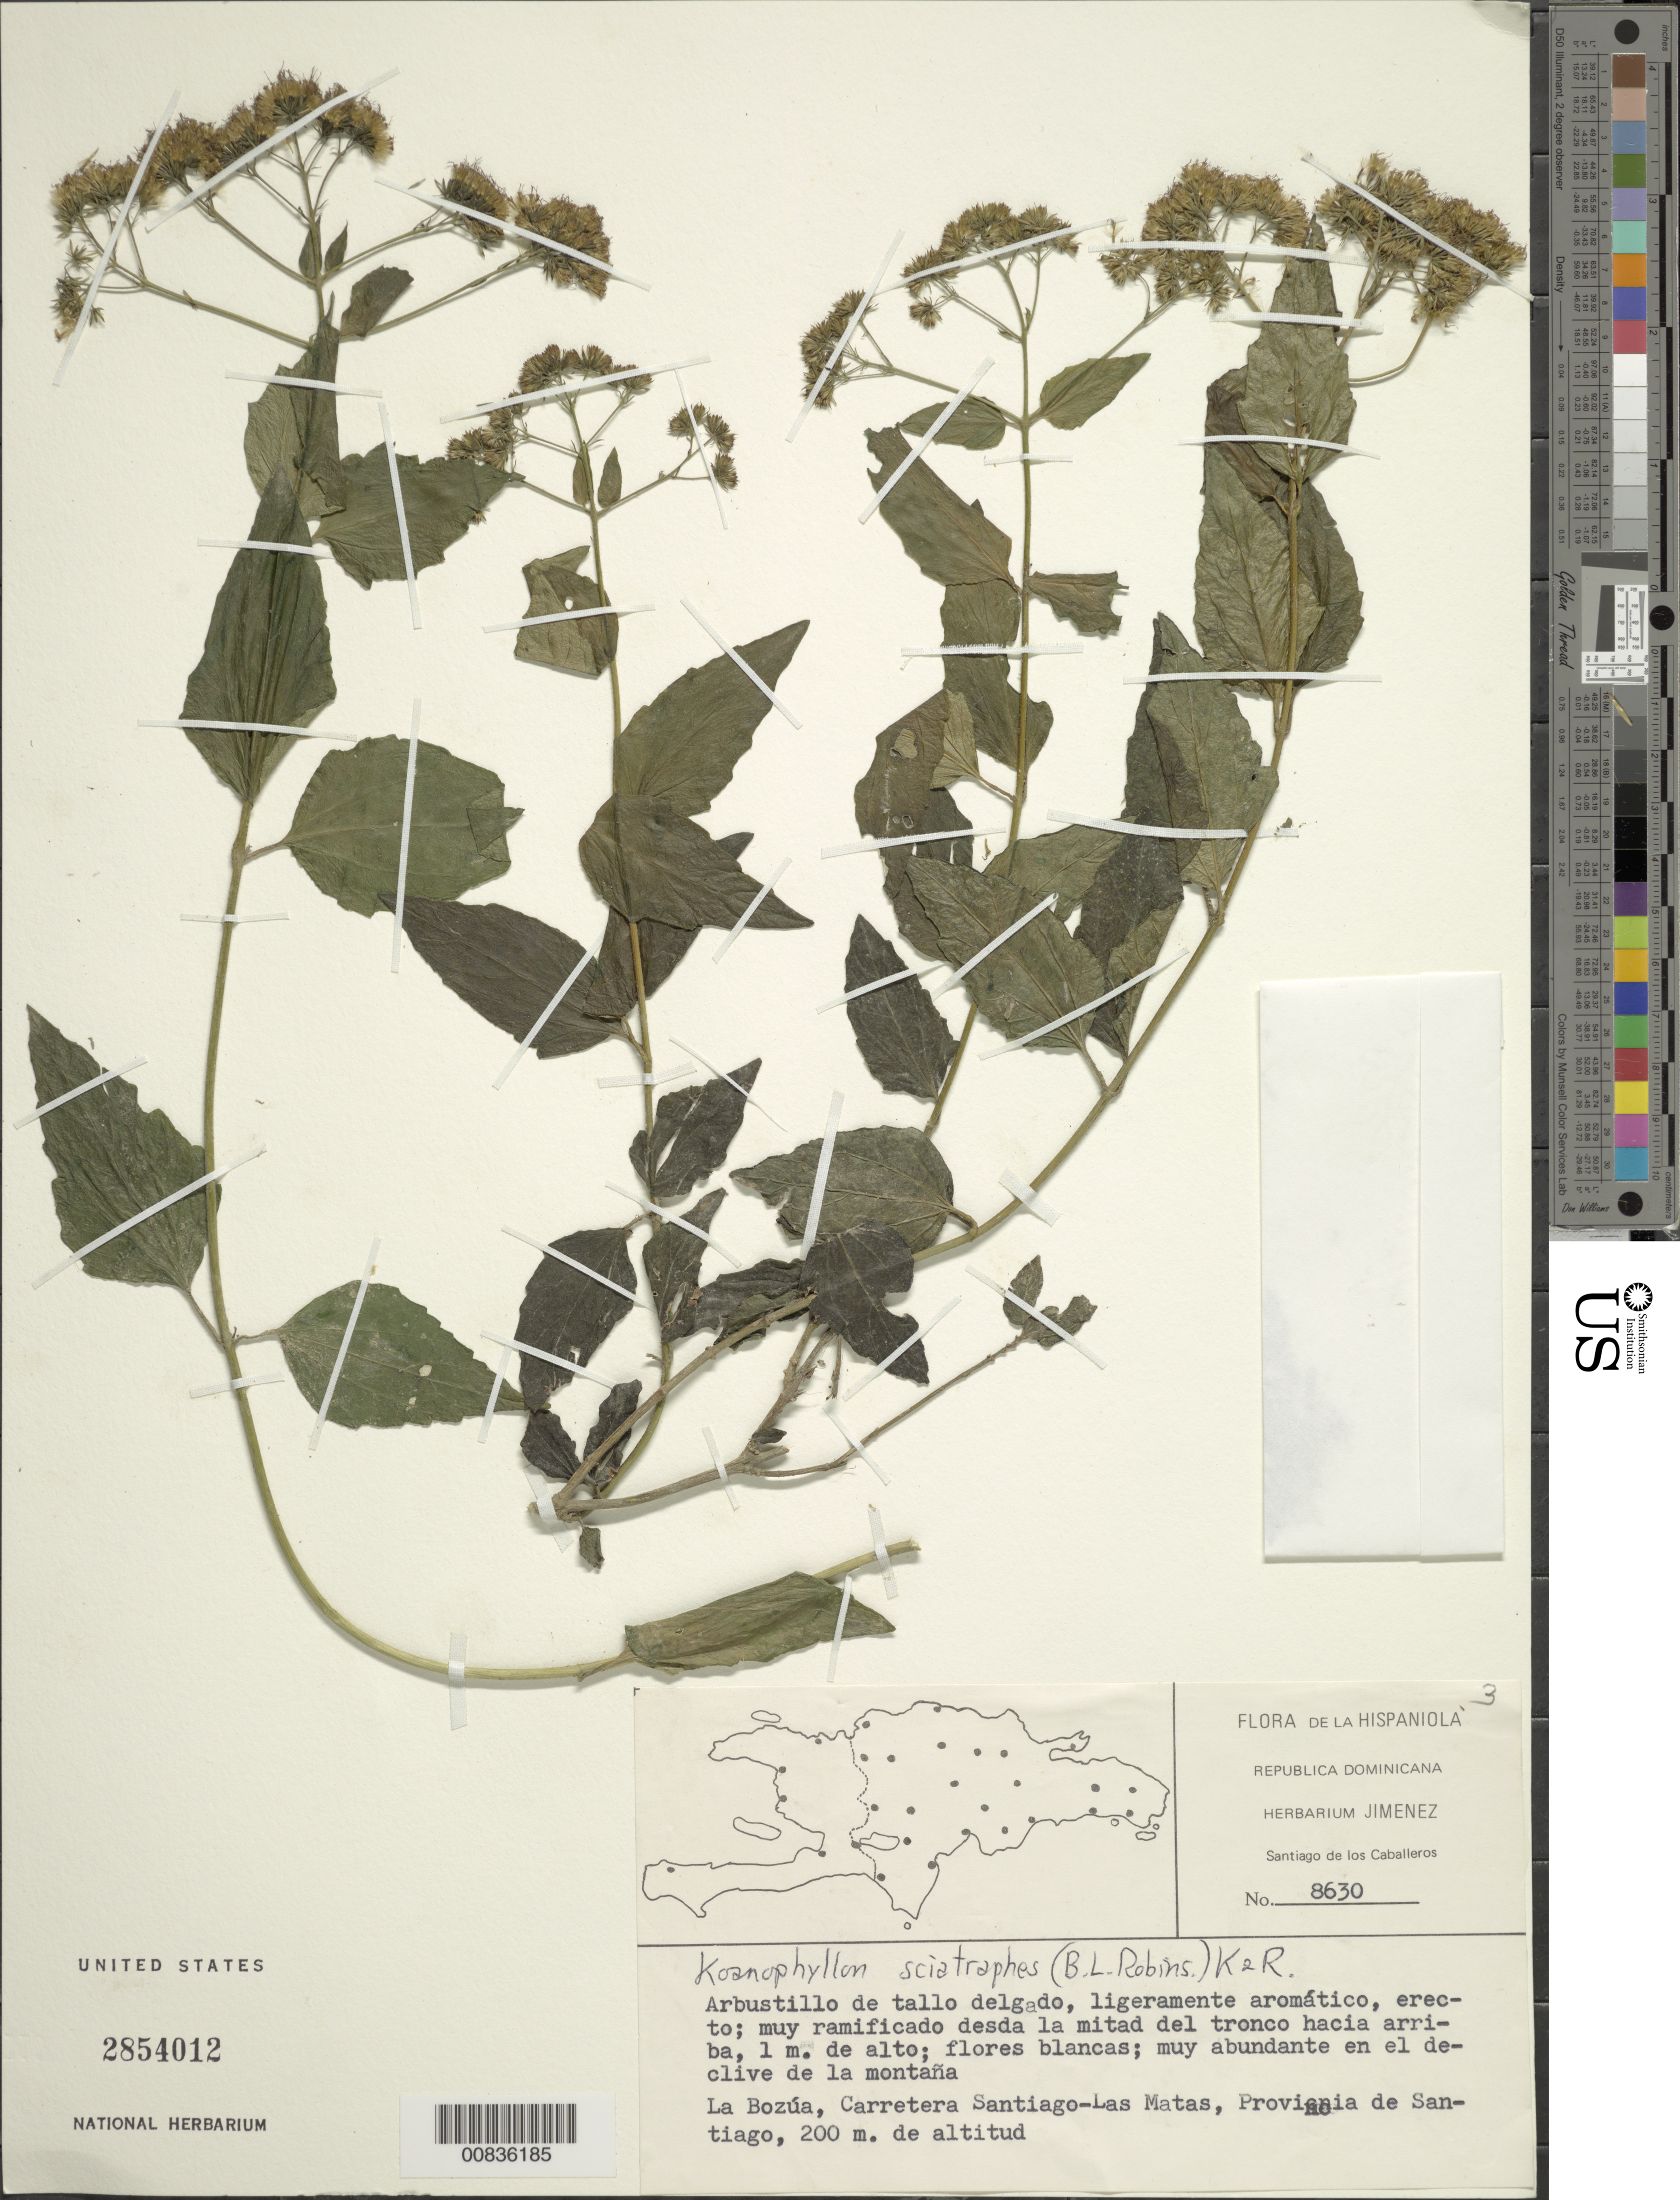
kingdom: Plantae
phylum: Tracheophyta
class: Magnoliopsida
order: Asterales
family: Asteraceae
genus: Koanophyllon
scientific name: Koanophyllon sciatraphes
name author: (B.L. Rob.) R.M. King & H. Rob.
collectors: J. J. Jiménez Almonte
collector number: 8630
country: Dominican Republic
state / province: Santiago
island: Hispaniola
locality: La Bozúa, Carretera Santiago-Las Matas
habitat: En el declive de la montaña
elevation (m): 200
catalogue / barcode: US 2854012